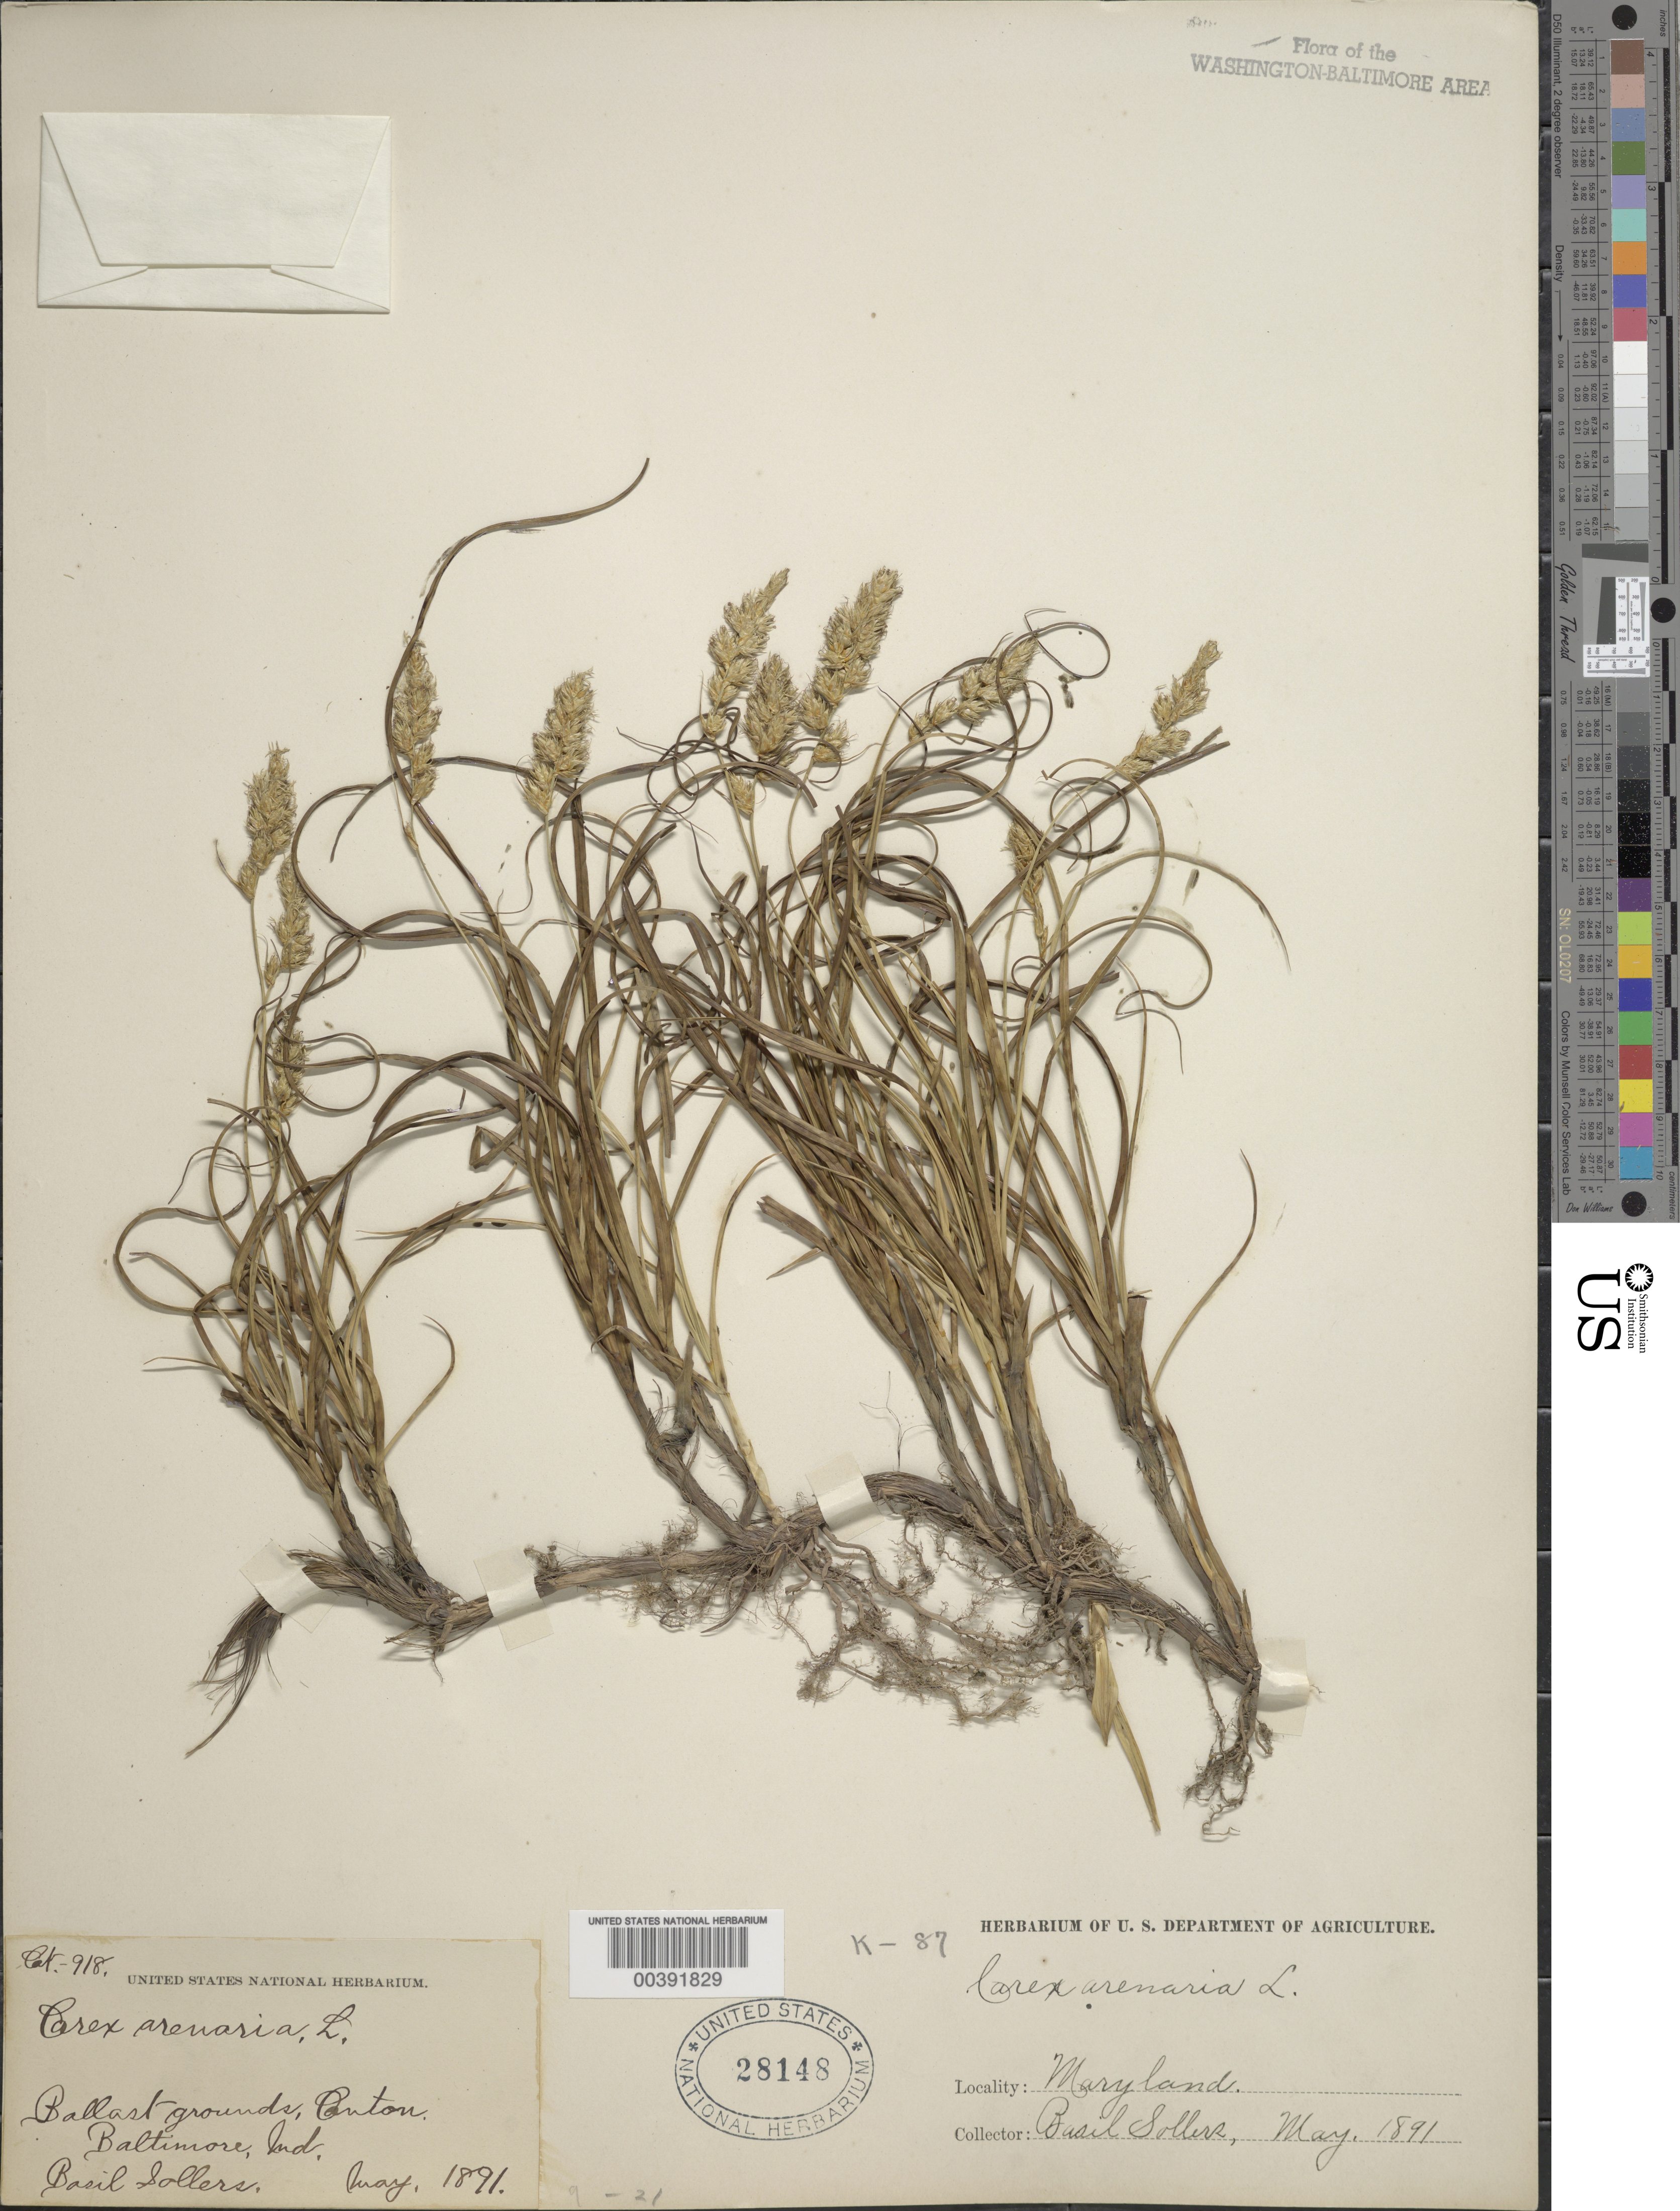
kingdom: Plantae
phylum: Tracheophyta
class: Liliopsida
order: Poales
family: Cyperaceae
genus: Carex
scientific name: Carex arenaria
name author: L.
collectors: B. Sollers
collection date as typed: May 1891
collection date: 1891-05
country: United States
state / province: Maryland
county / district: City of Baltimore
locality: Baltimore, Canton Ballast lot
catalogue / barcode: US 28148